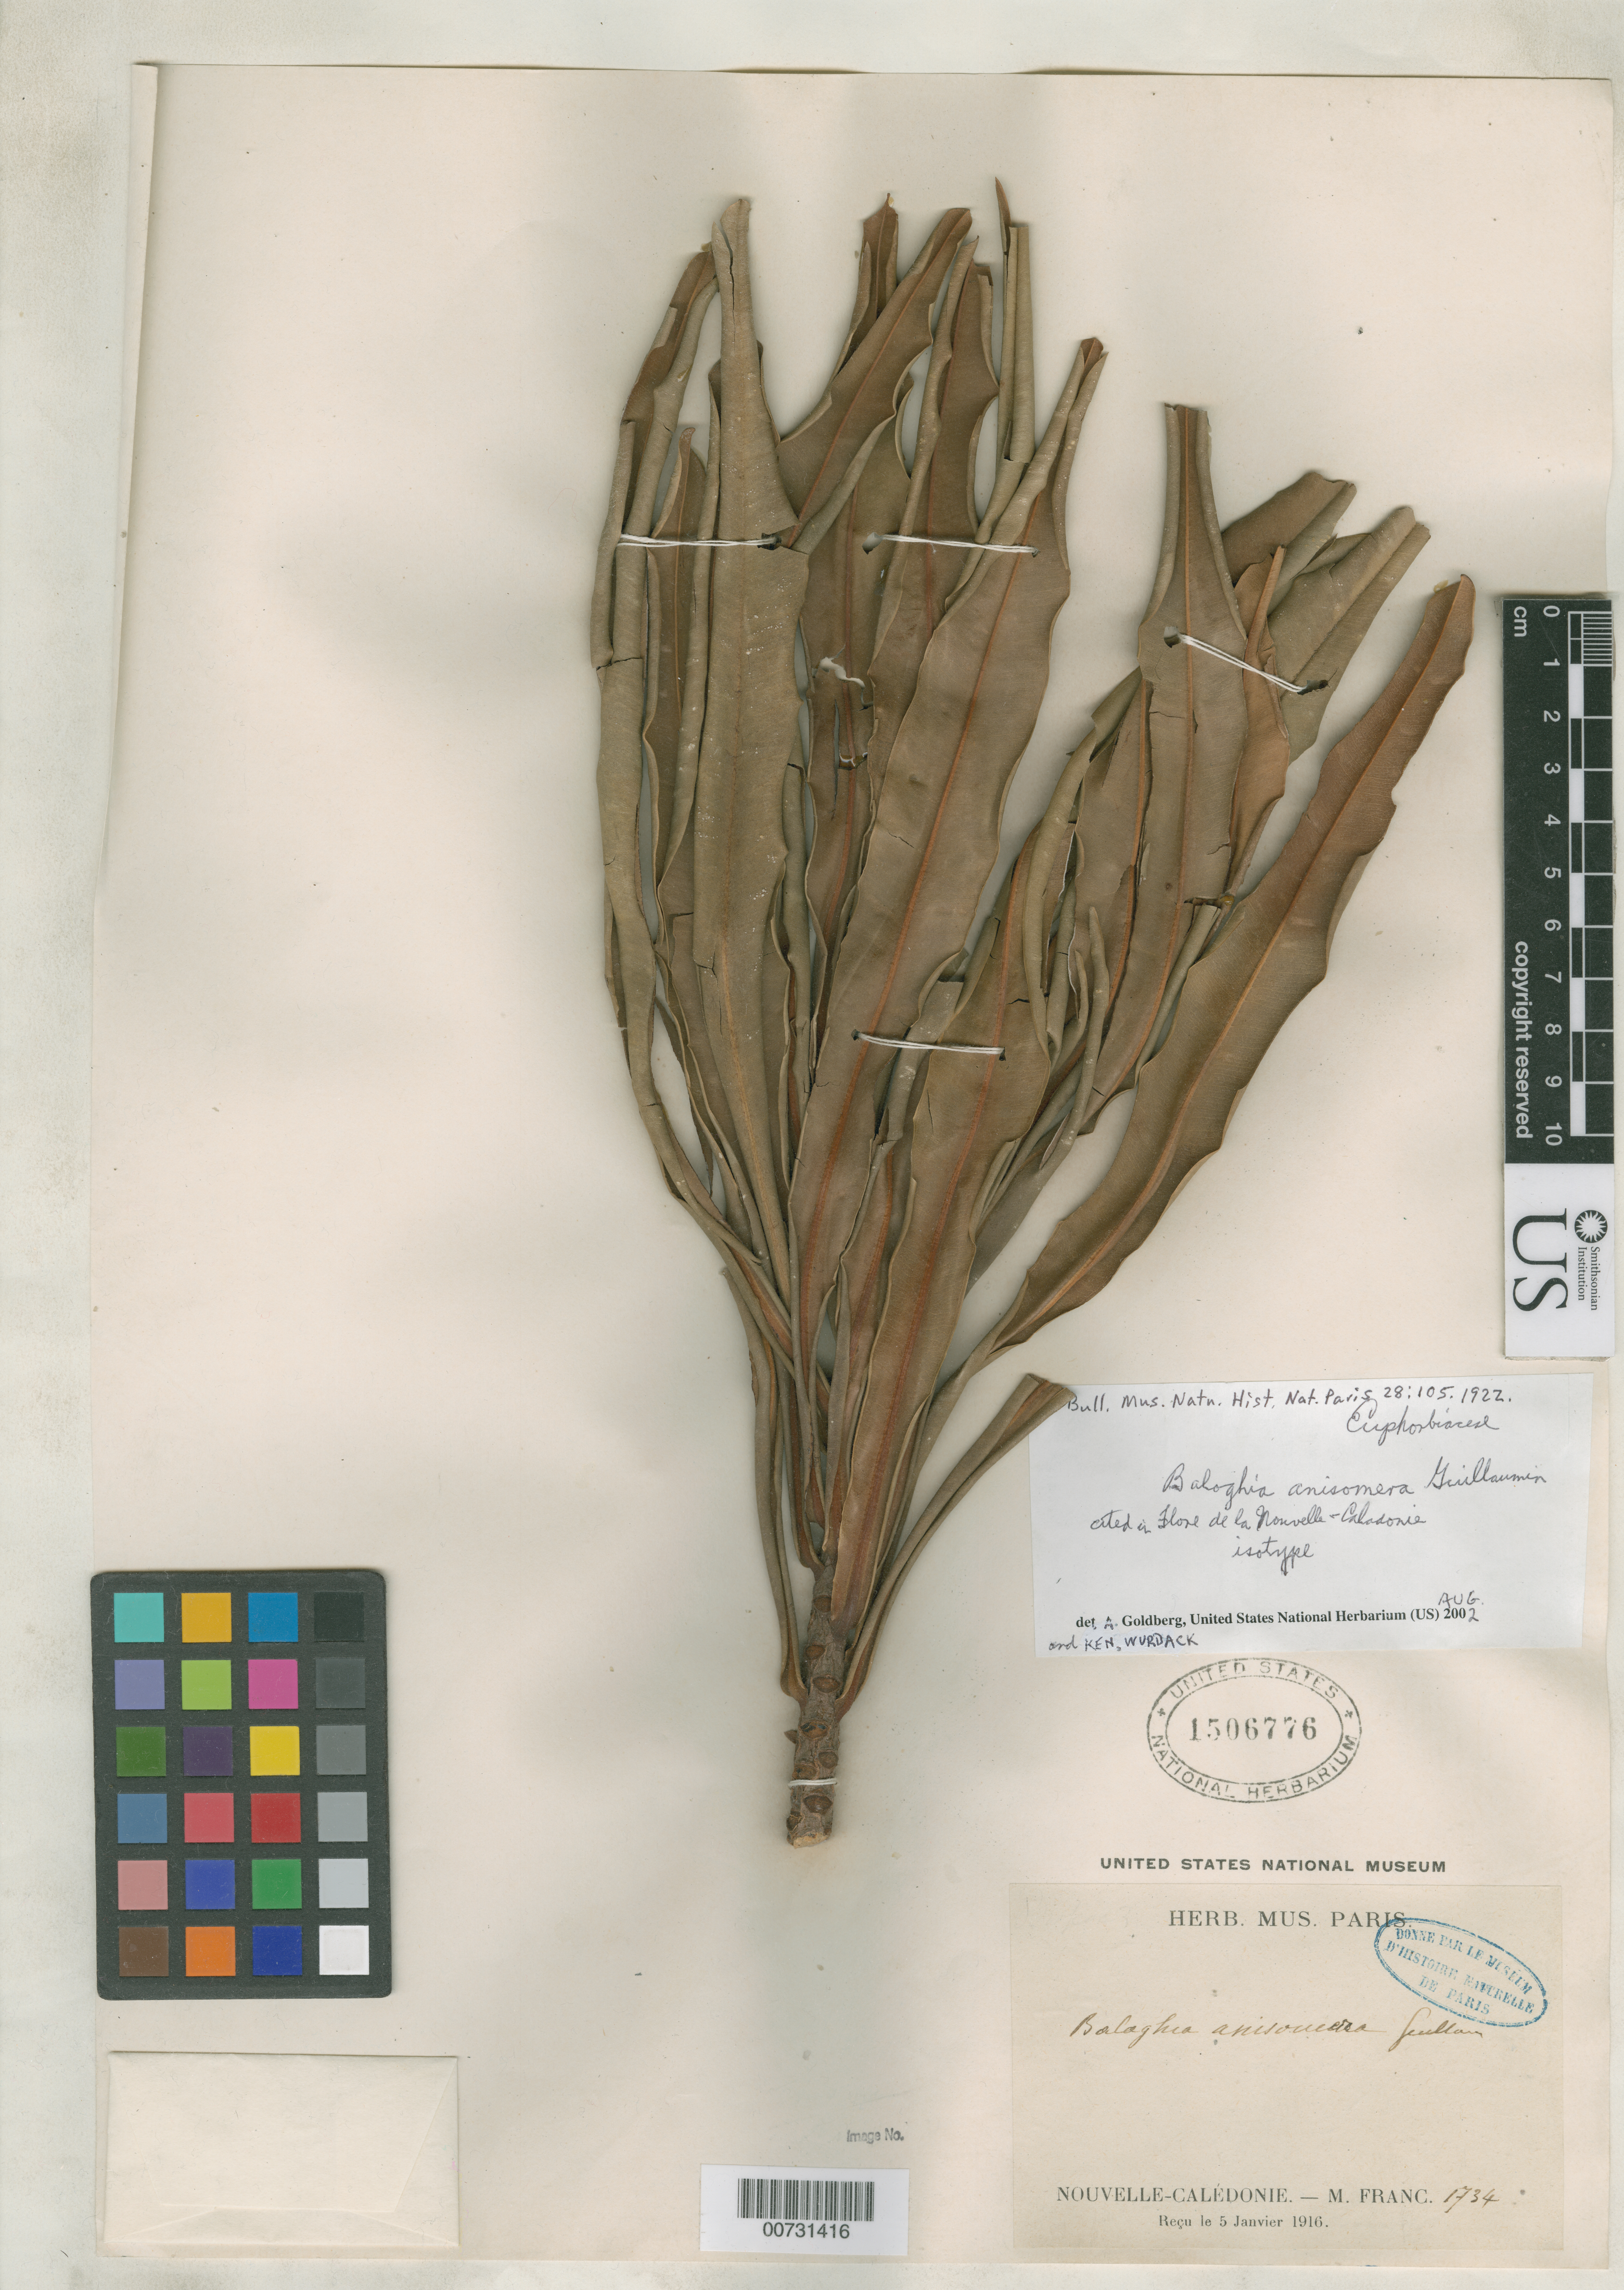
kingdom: Plantae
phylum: Tracheophyta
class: Magnoliopsida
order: Malpighiales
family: Euphorbiaceae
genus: Baloghia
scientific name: Baloghia anisomera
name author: Guillaumin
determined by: Goldberg, A.; Wurdack, Kenneth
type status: Isotype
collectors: I. Franc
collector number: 1734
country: New Caledonia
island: New Caledonia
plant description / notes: Cited in Flore de la Nouvelle-Caledonie.; US sheet with minimal label data, "Reçu le 5 Janvier 1916".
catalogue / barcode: US 1506776